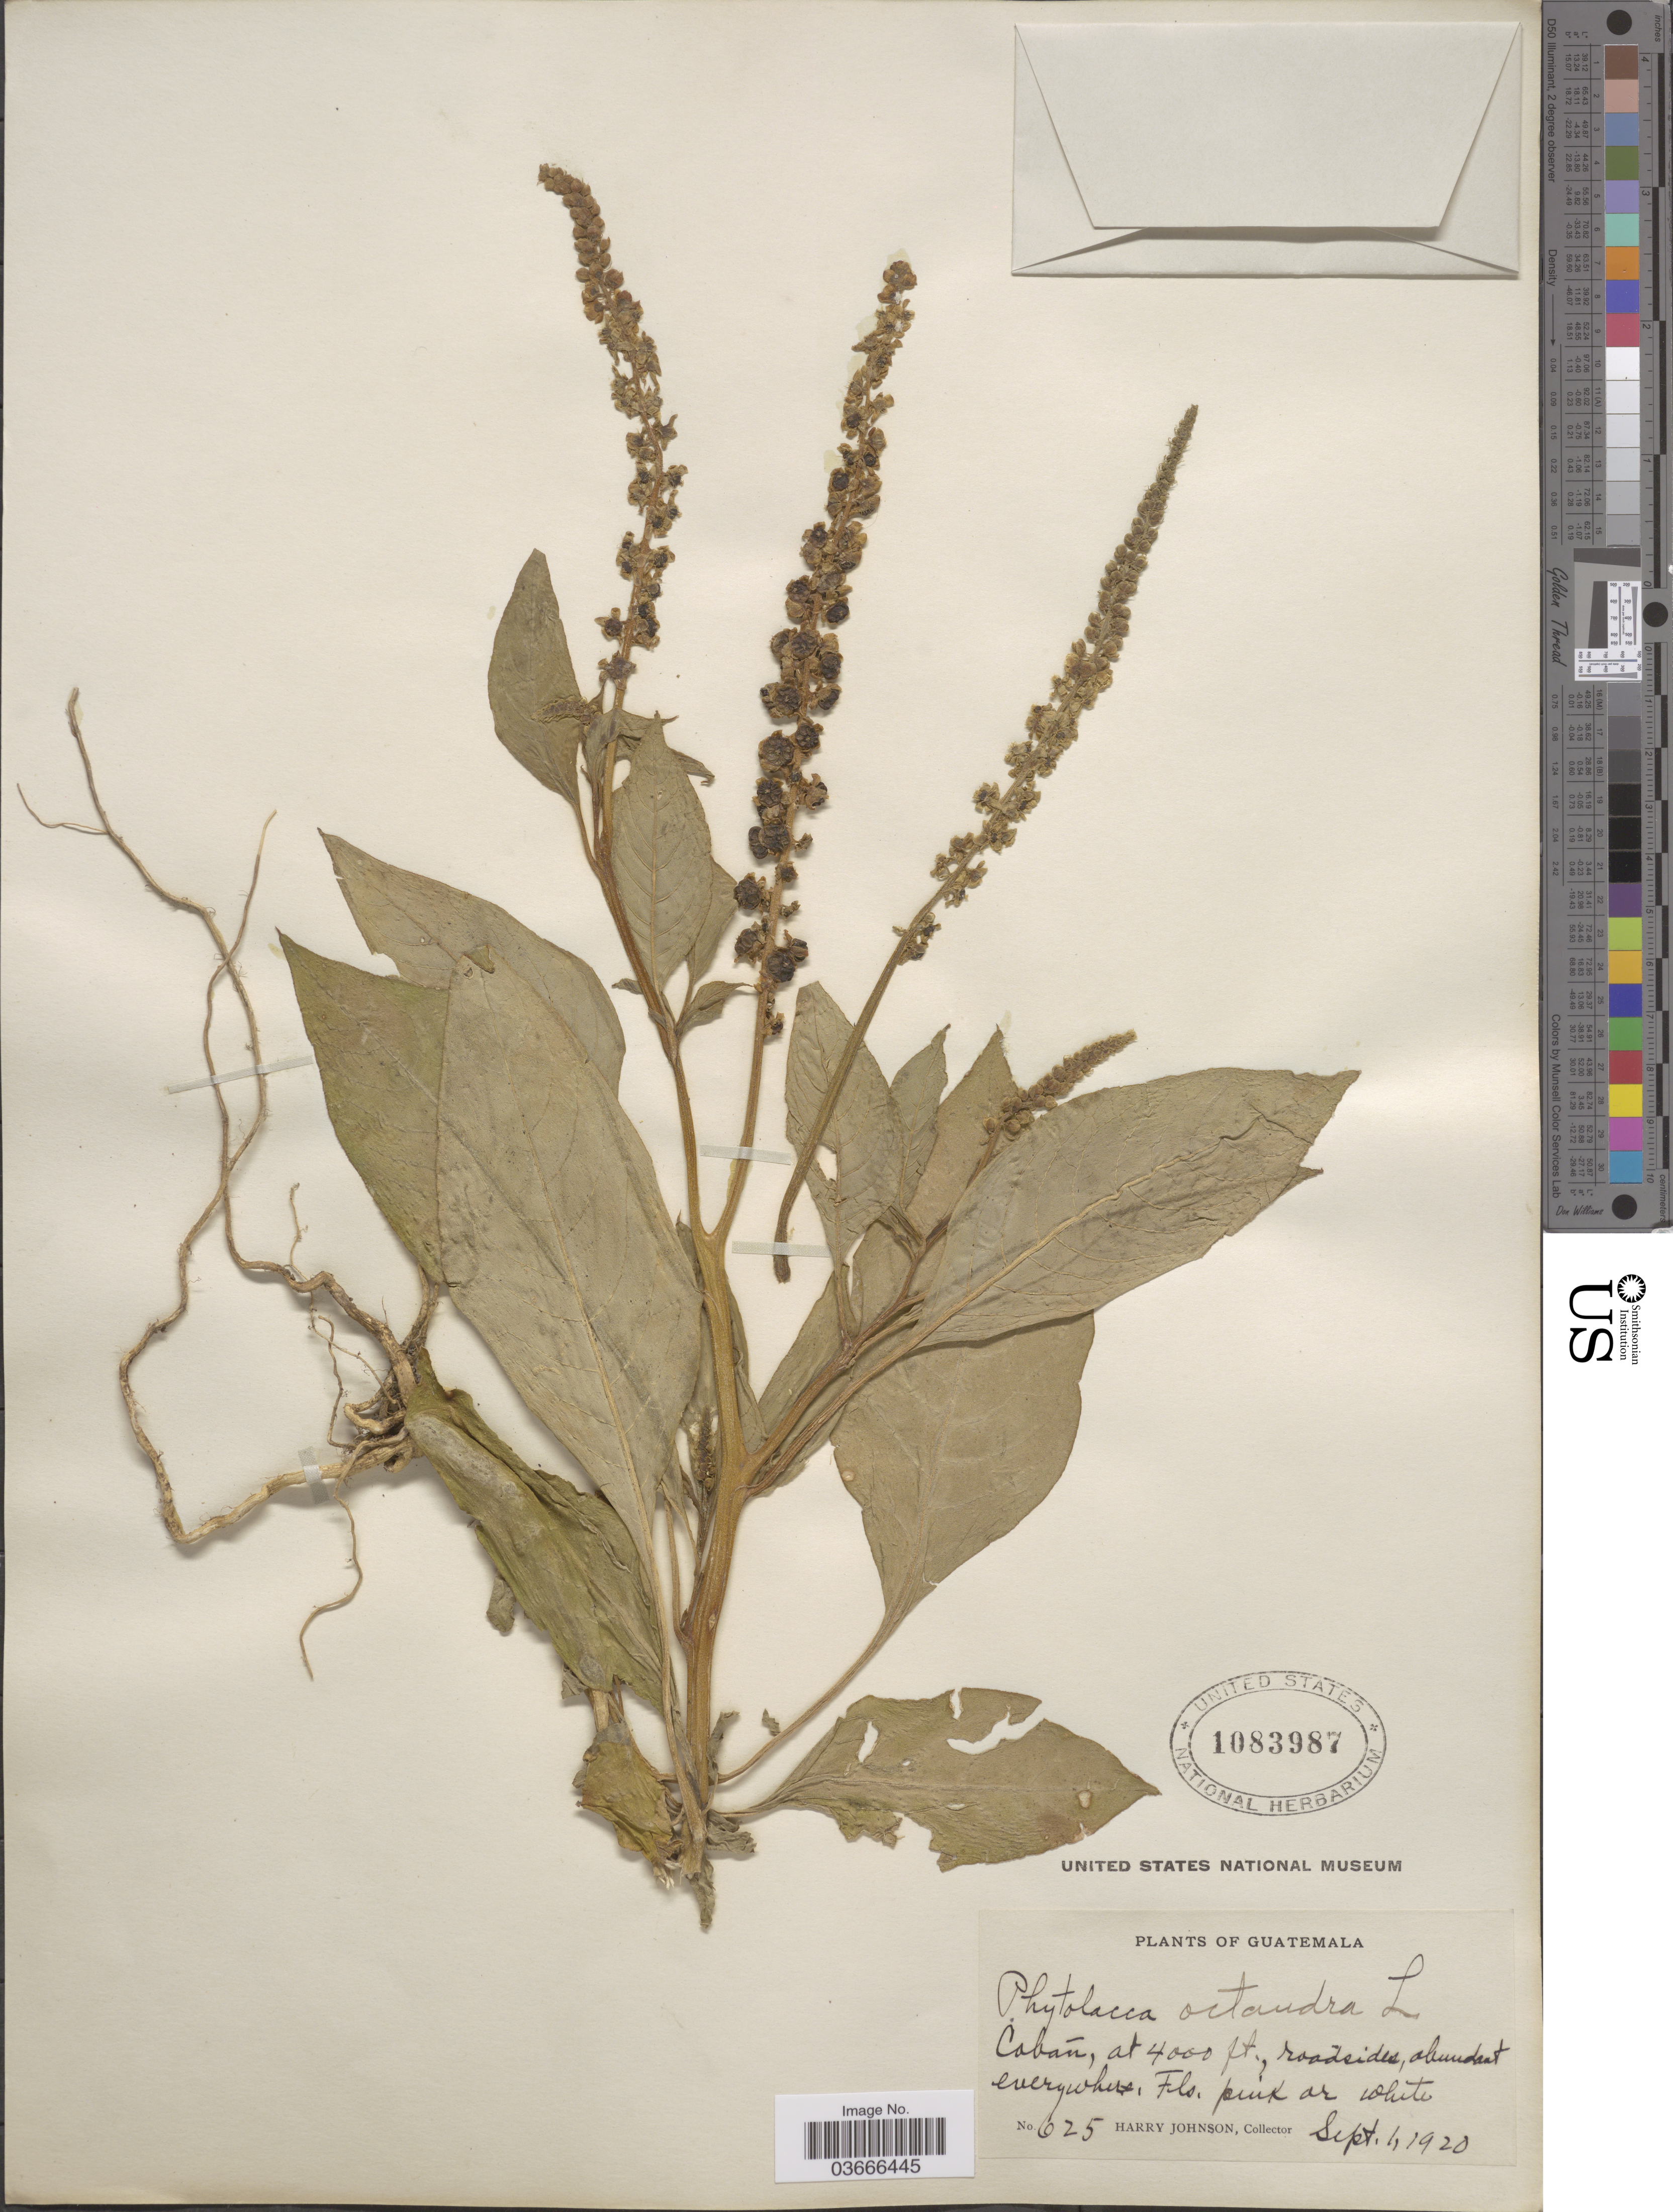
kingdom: Plantae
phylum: Tracheophyta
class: Magnoliopsida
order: Caryophyllales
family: Phytolaccaceae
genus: Phytolacca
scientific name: Phytolacca icosandra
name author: L.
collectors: H. Johnson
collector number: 625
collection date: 1920-09-01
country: Guatemala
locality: Cobán.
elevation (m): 1219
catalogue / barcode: US 1083987